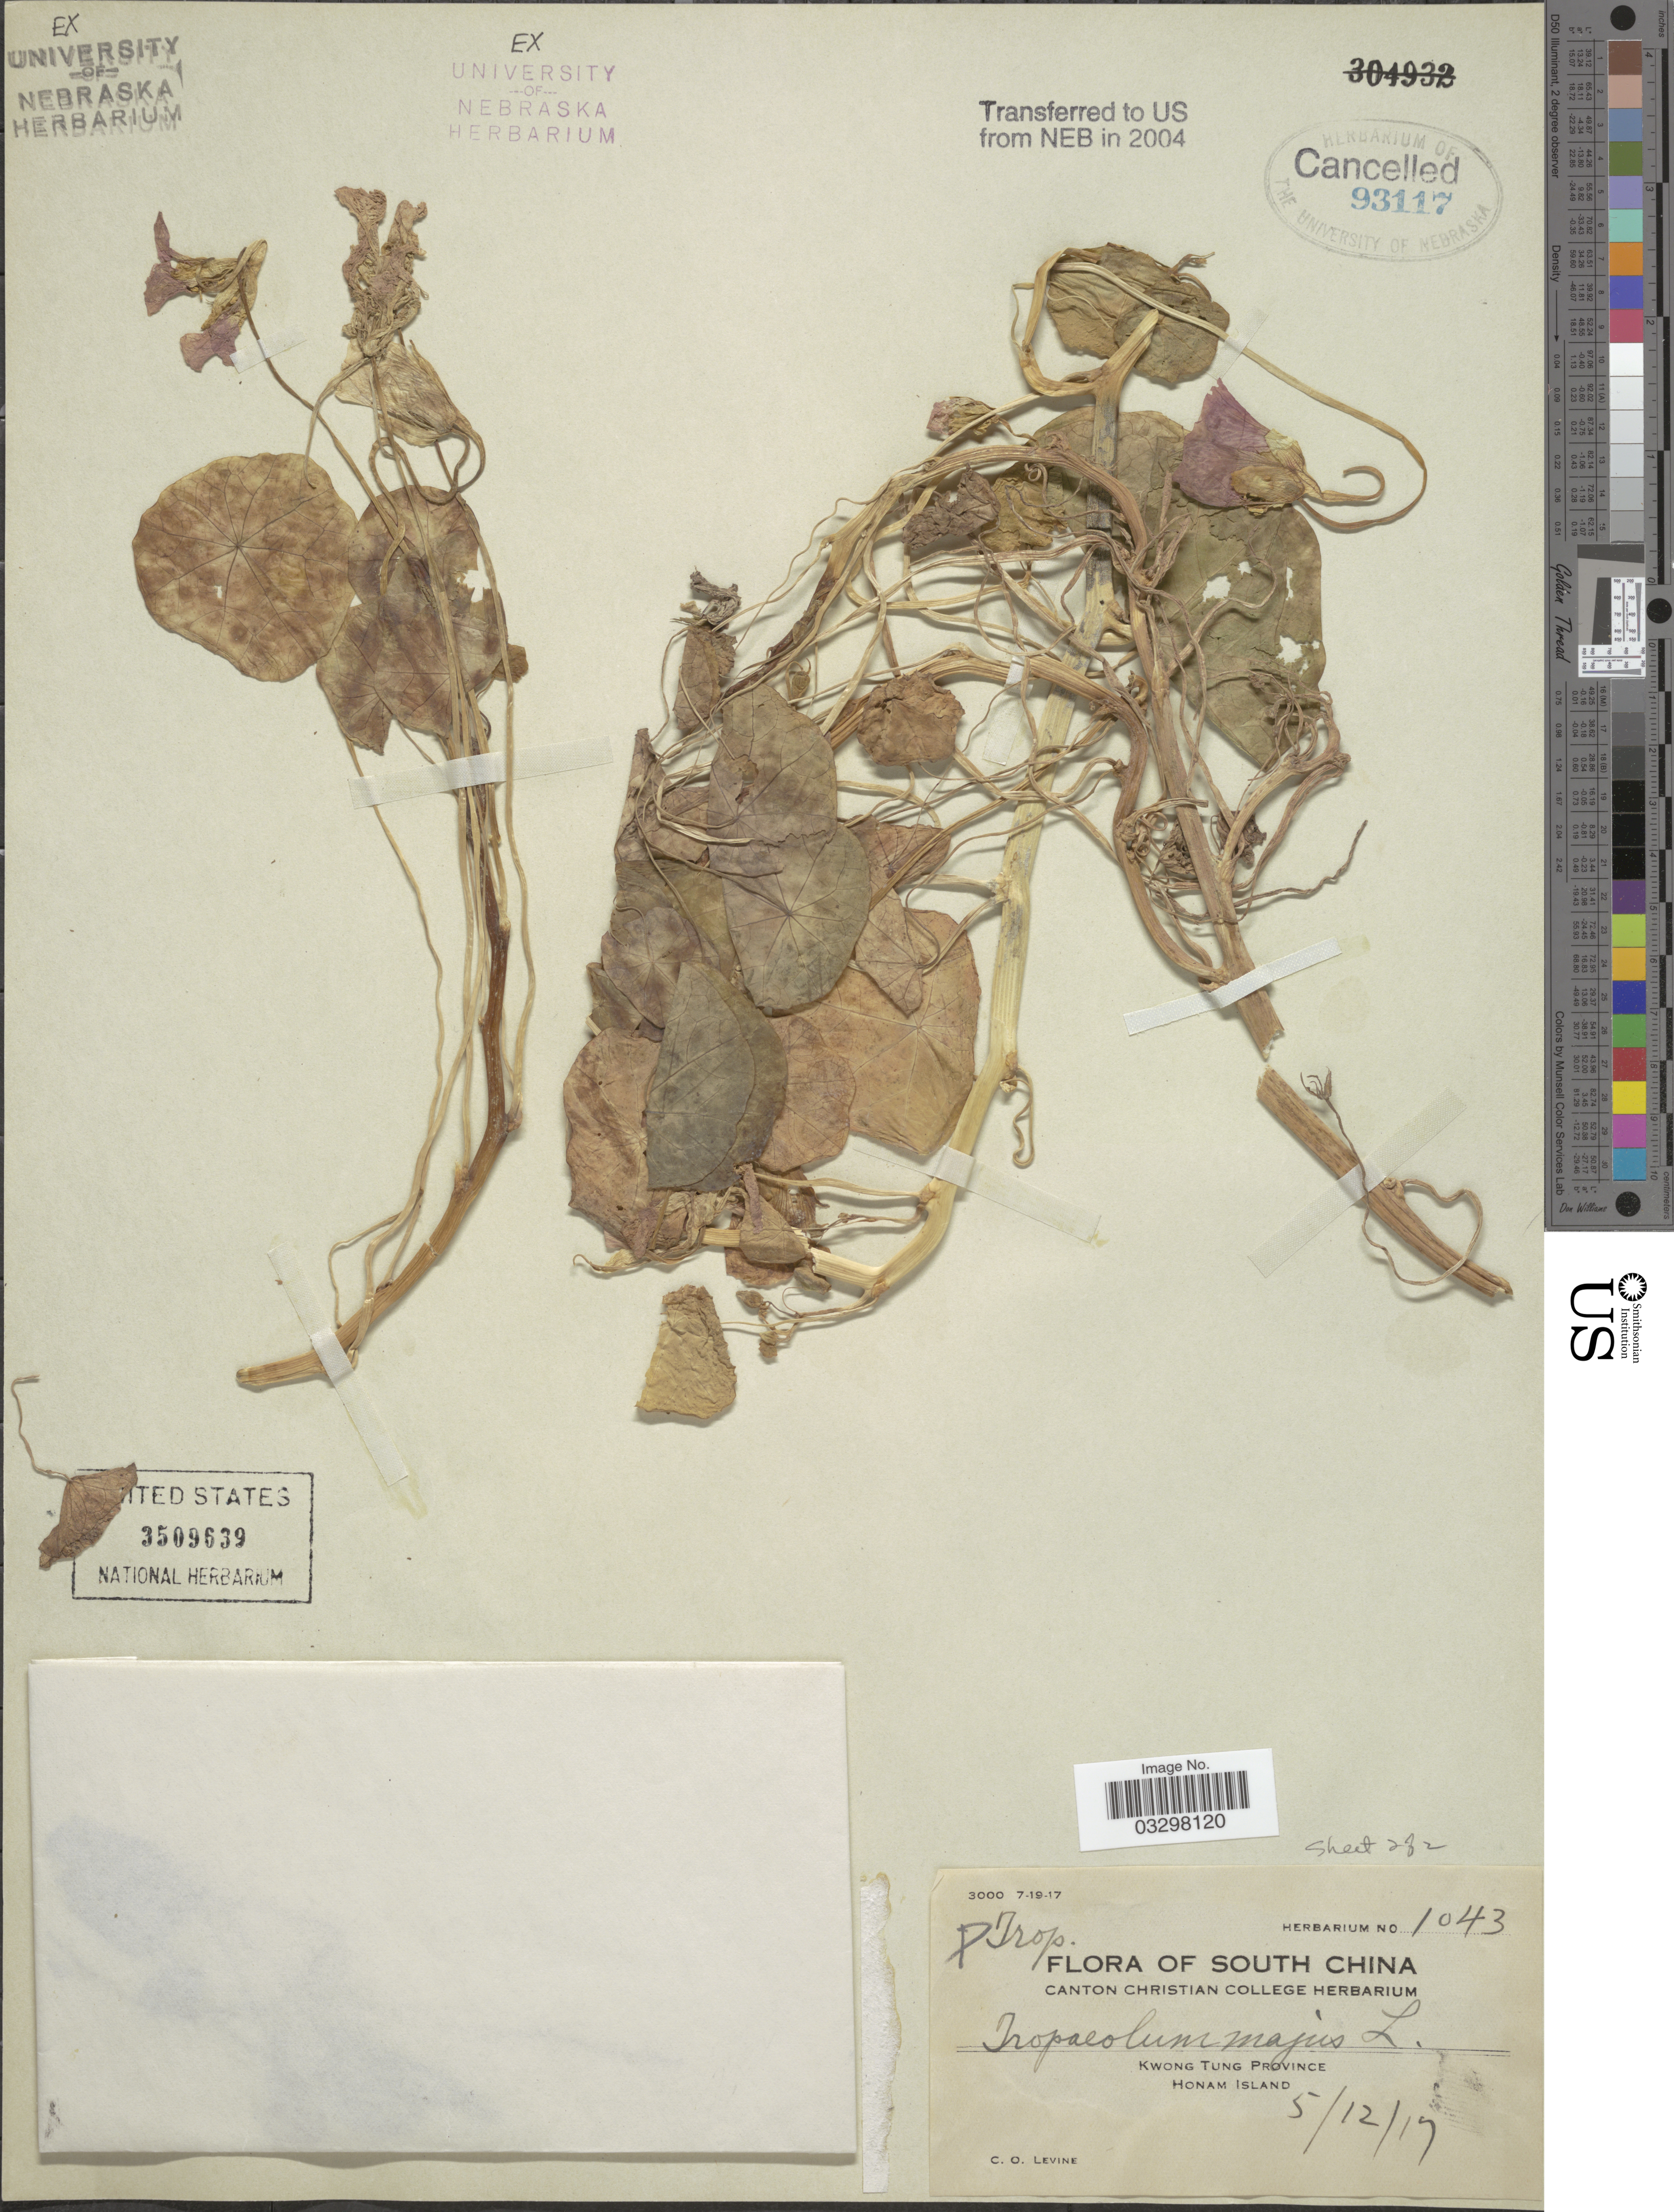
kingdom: Plantae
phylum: Tracheophyta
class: Magnoliopsida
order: Brassicales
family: Tropaeolaceae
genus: Tropaeolum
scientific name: Tropaeolum majus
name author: L.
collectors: C. O. Levine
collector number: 1043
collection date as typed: Transcribed d/m/y: 5/12/17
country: China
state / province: Guangdong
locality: South China, Kwong Tung Province, Honam Island.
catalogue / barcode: US 3509639